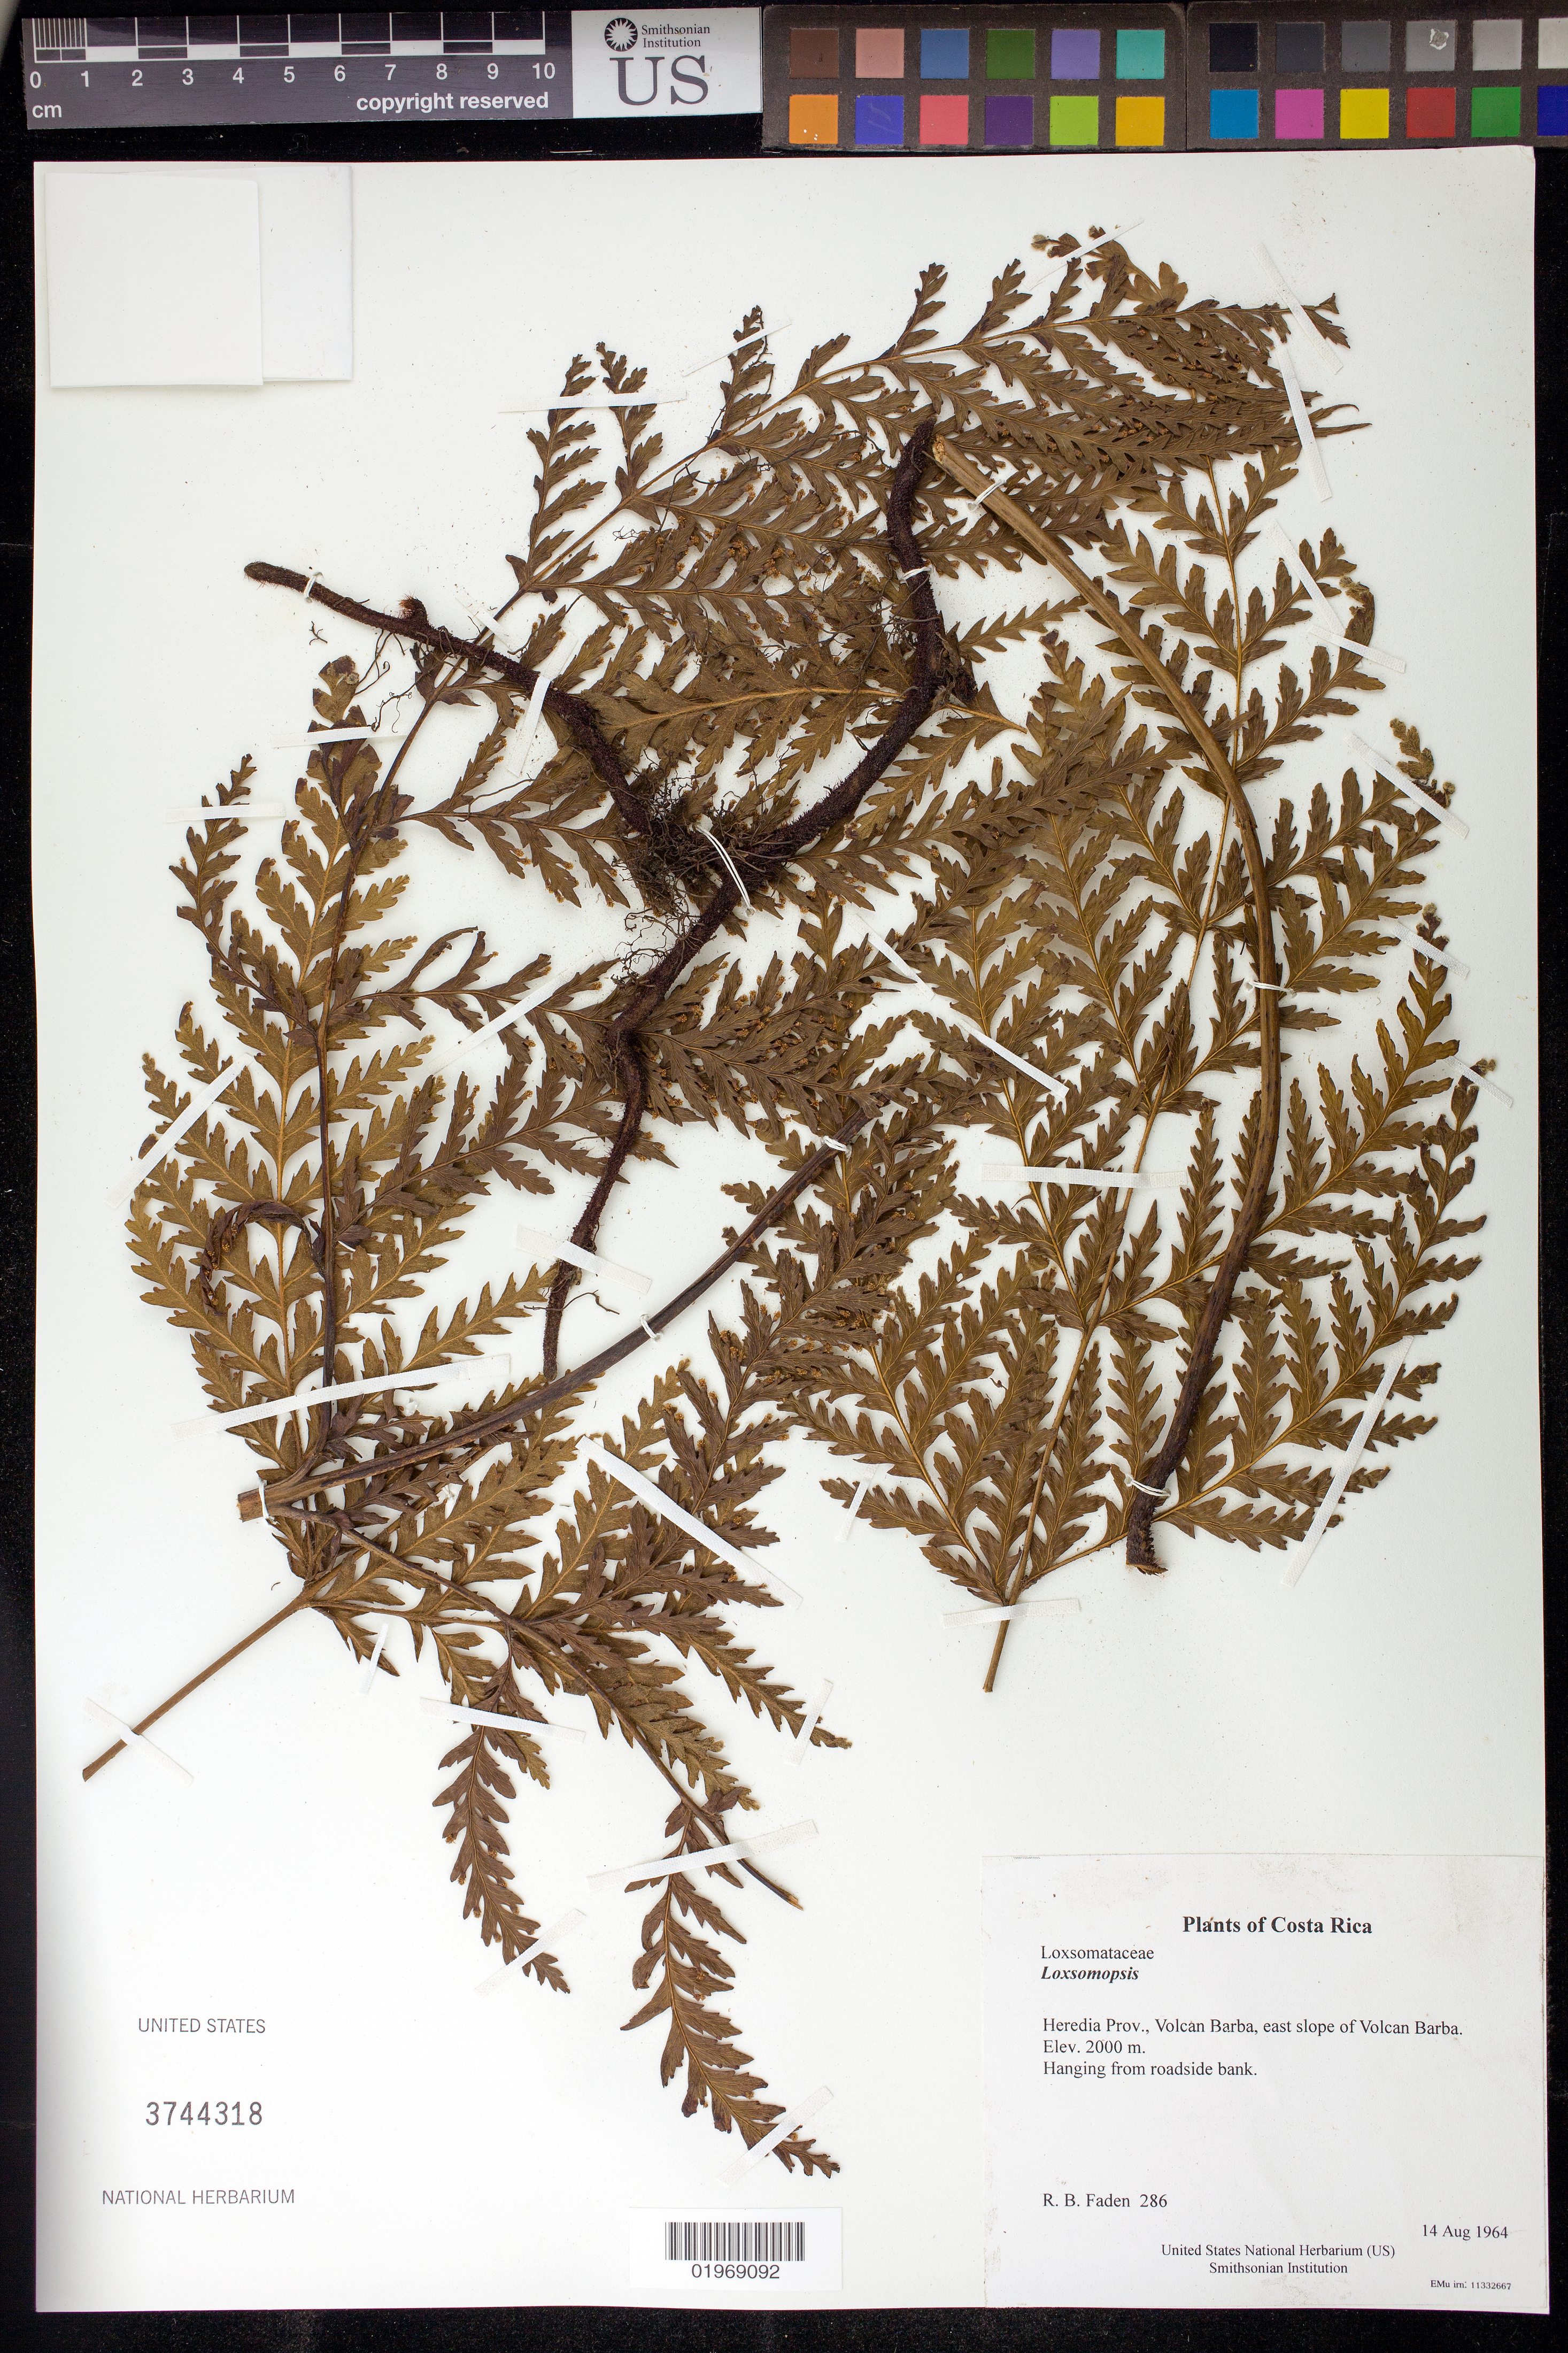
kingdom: Plantae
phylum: Tracheophyta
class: Polypodiopsida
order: Cyatheales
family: Loxsomataceae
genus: Loxsomopsis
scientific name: Loxsomopsis sp.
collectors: R. B. Faden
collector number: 286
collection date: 1964-08-14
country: Costa Rica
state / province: Heredia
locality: Volcan Barba, east slope of Volcan Barba.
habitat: Roadside bank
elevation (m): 2000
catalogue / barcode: US 3744318